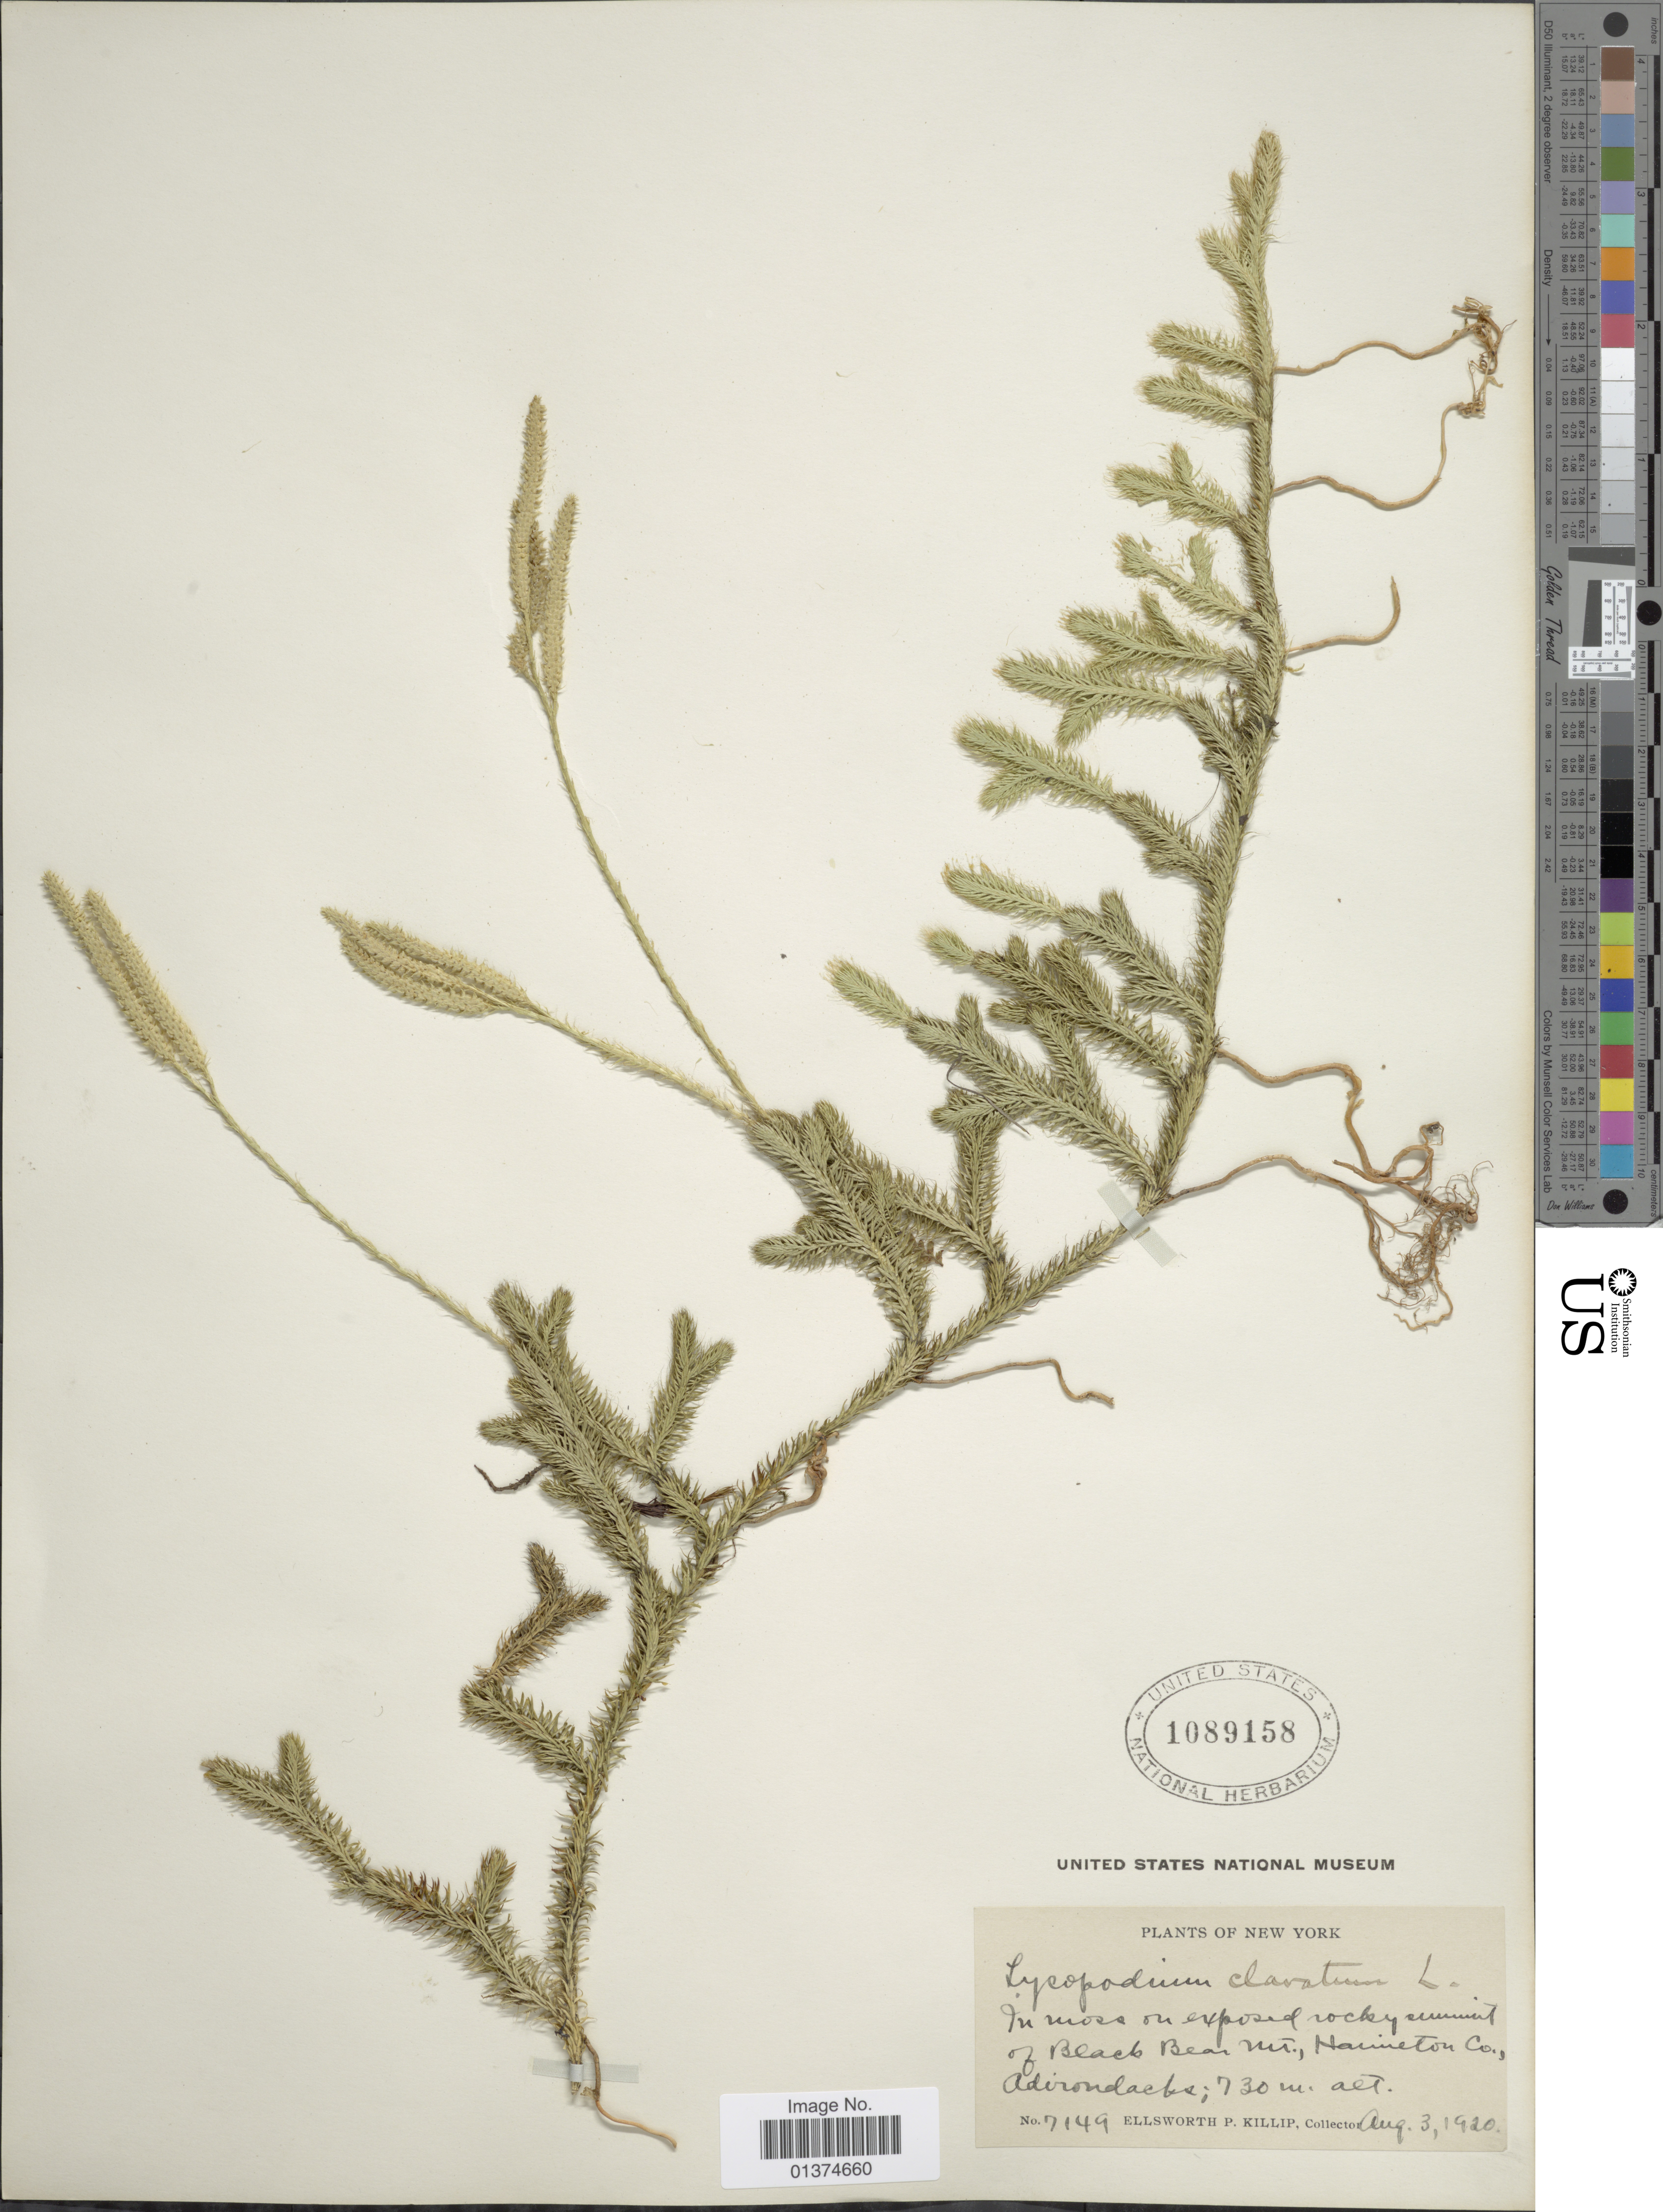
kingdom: Plantae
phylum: Tracheophyta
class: Lycopodiopsida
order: Lycopodiales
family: Lycopodiaceae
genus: Lycopodium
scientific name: Lycopodium clavatum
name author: L.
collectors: E. P. Killip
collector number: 7149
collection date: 1920-08-03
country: United States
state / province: New York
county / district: Hamilton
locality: In moss on exposed rocky summit of Black Bear Mt., Adirondacks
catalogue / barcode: US 1089158